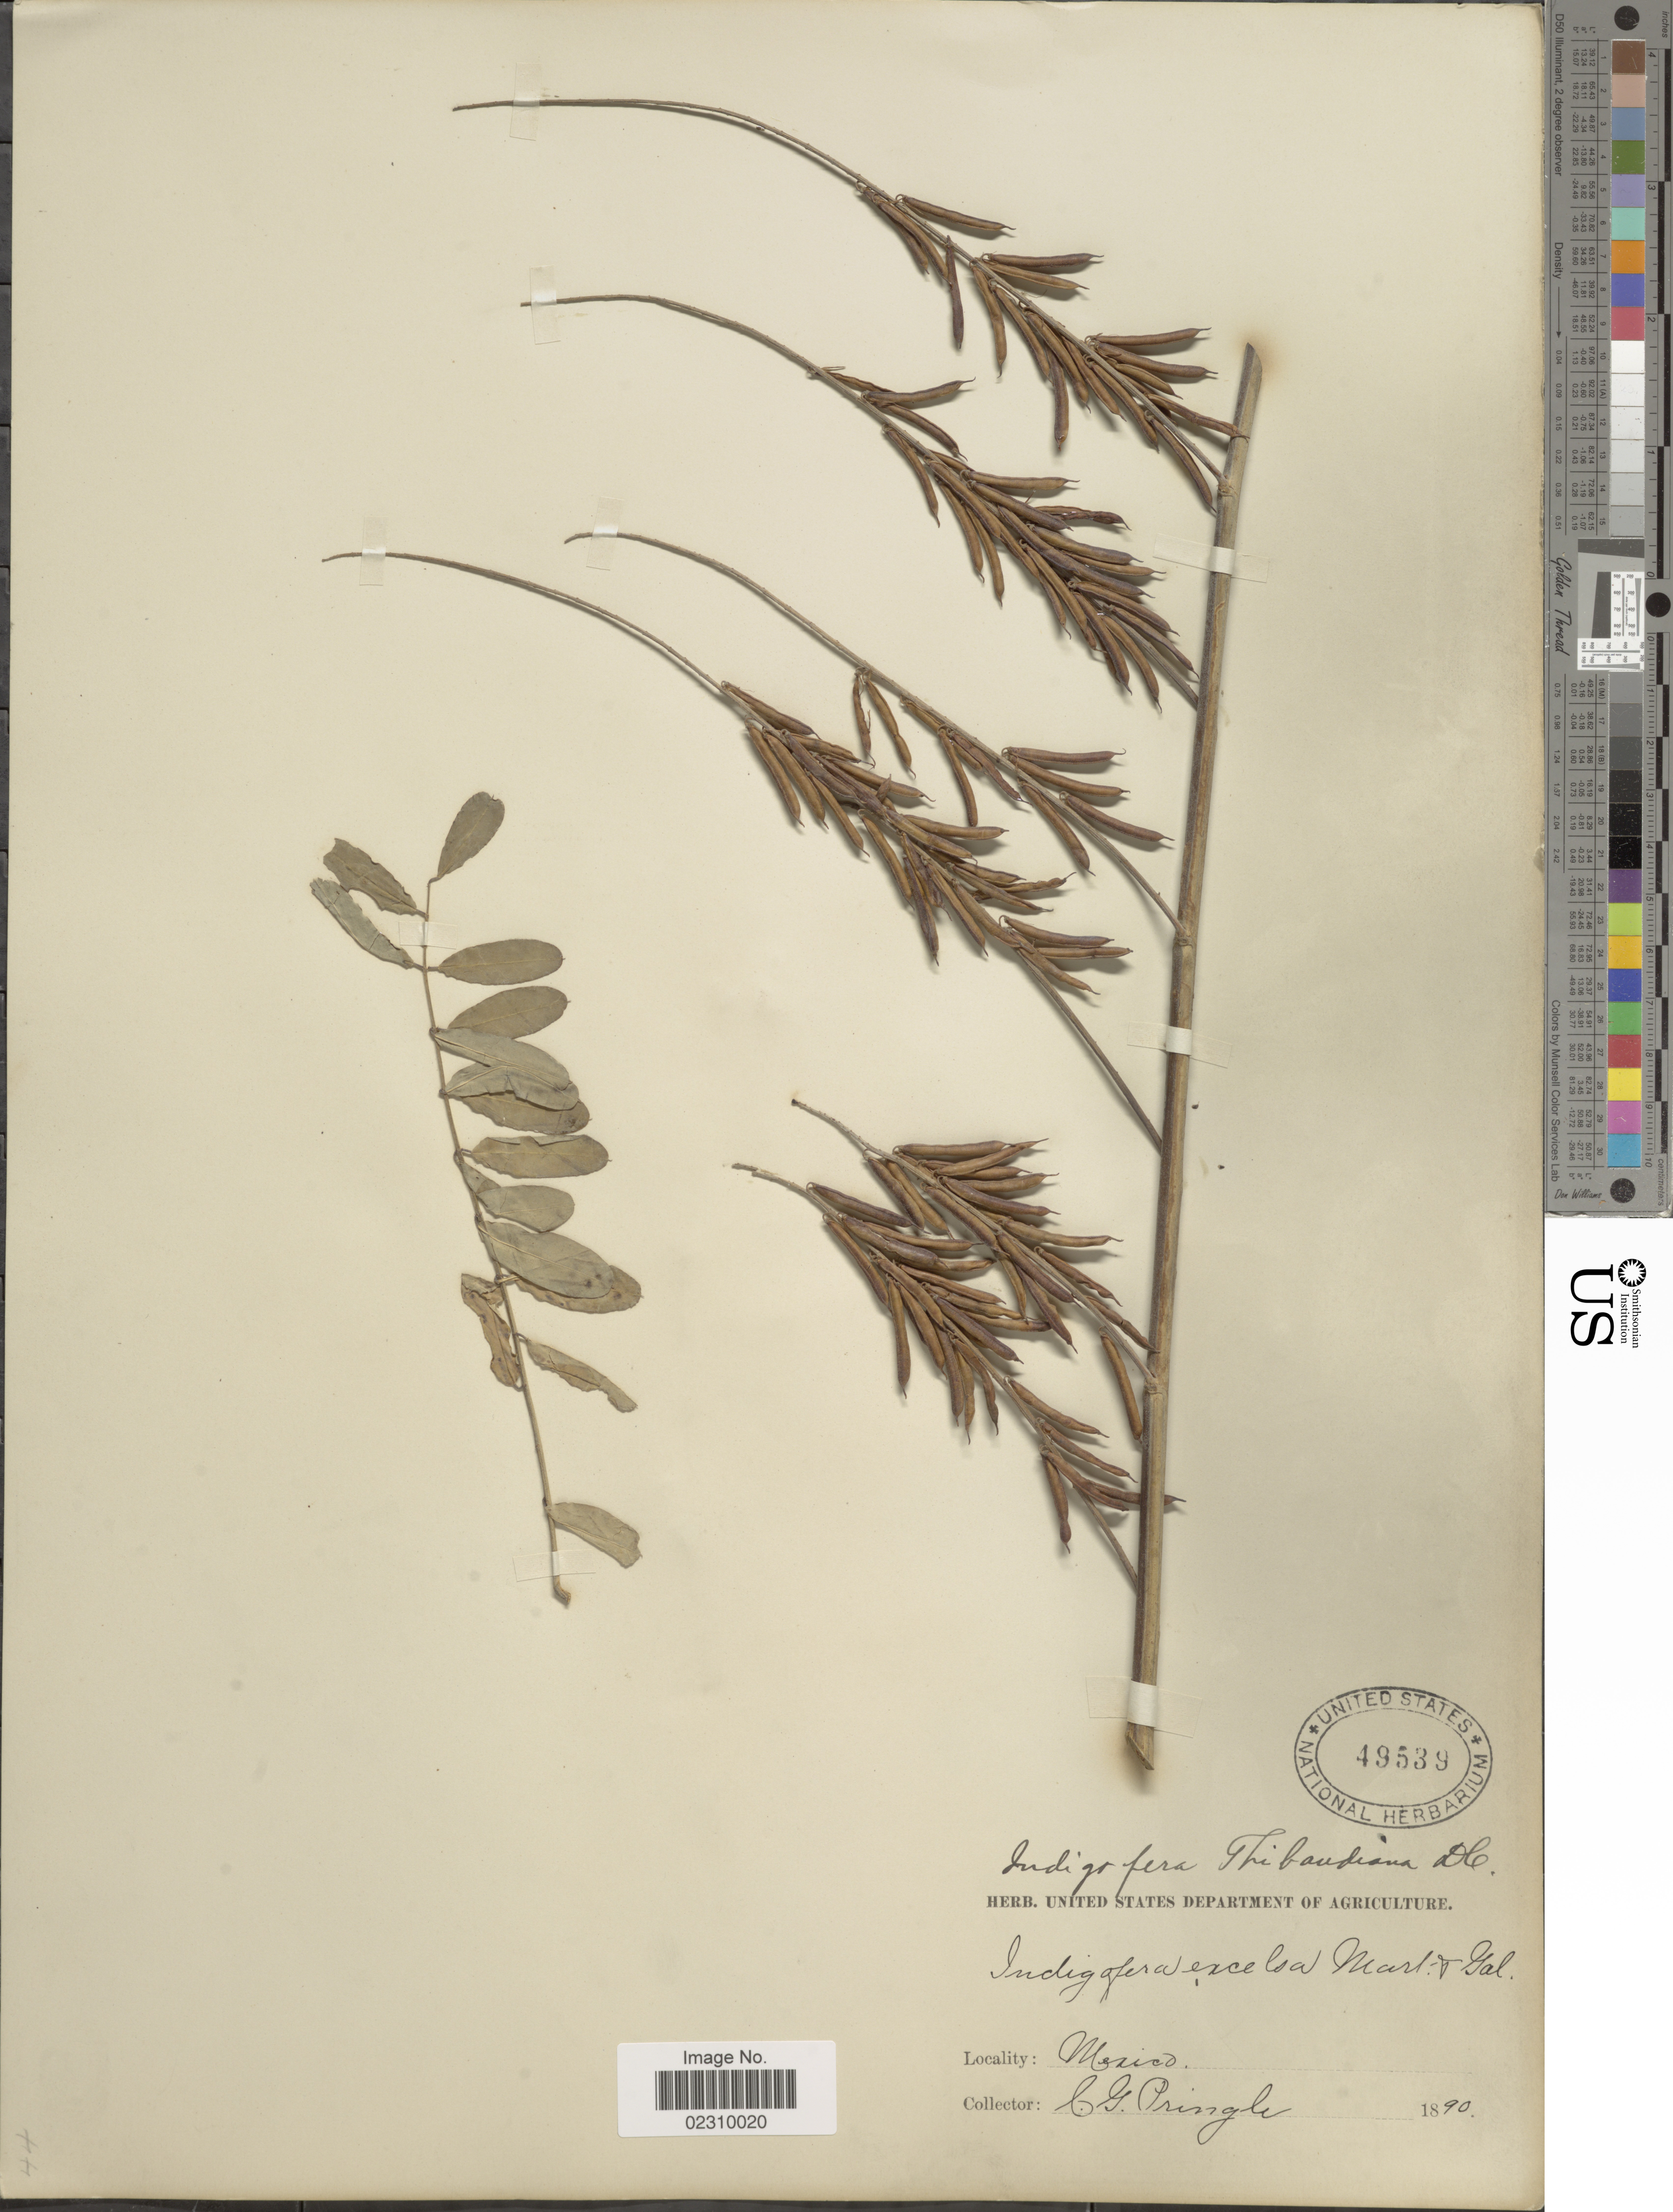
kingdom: Plantae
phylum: Tracheophyta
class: Magnoliopsida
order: Fabales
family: Fabaceae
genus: Indigofera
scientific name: Indigofera thibaudiana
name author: DC.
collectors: C. G. Pringle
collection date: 1890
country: Mexico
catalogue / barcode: US 49539